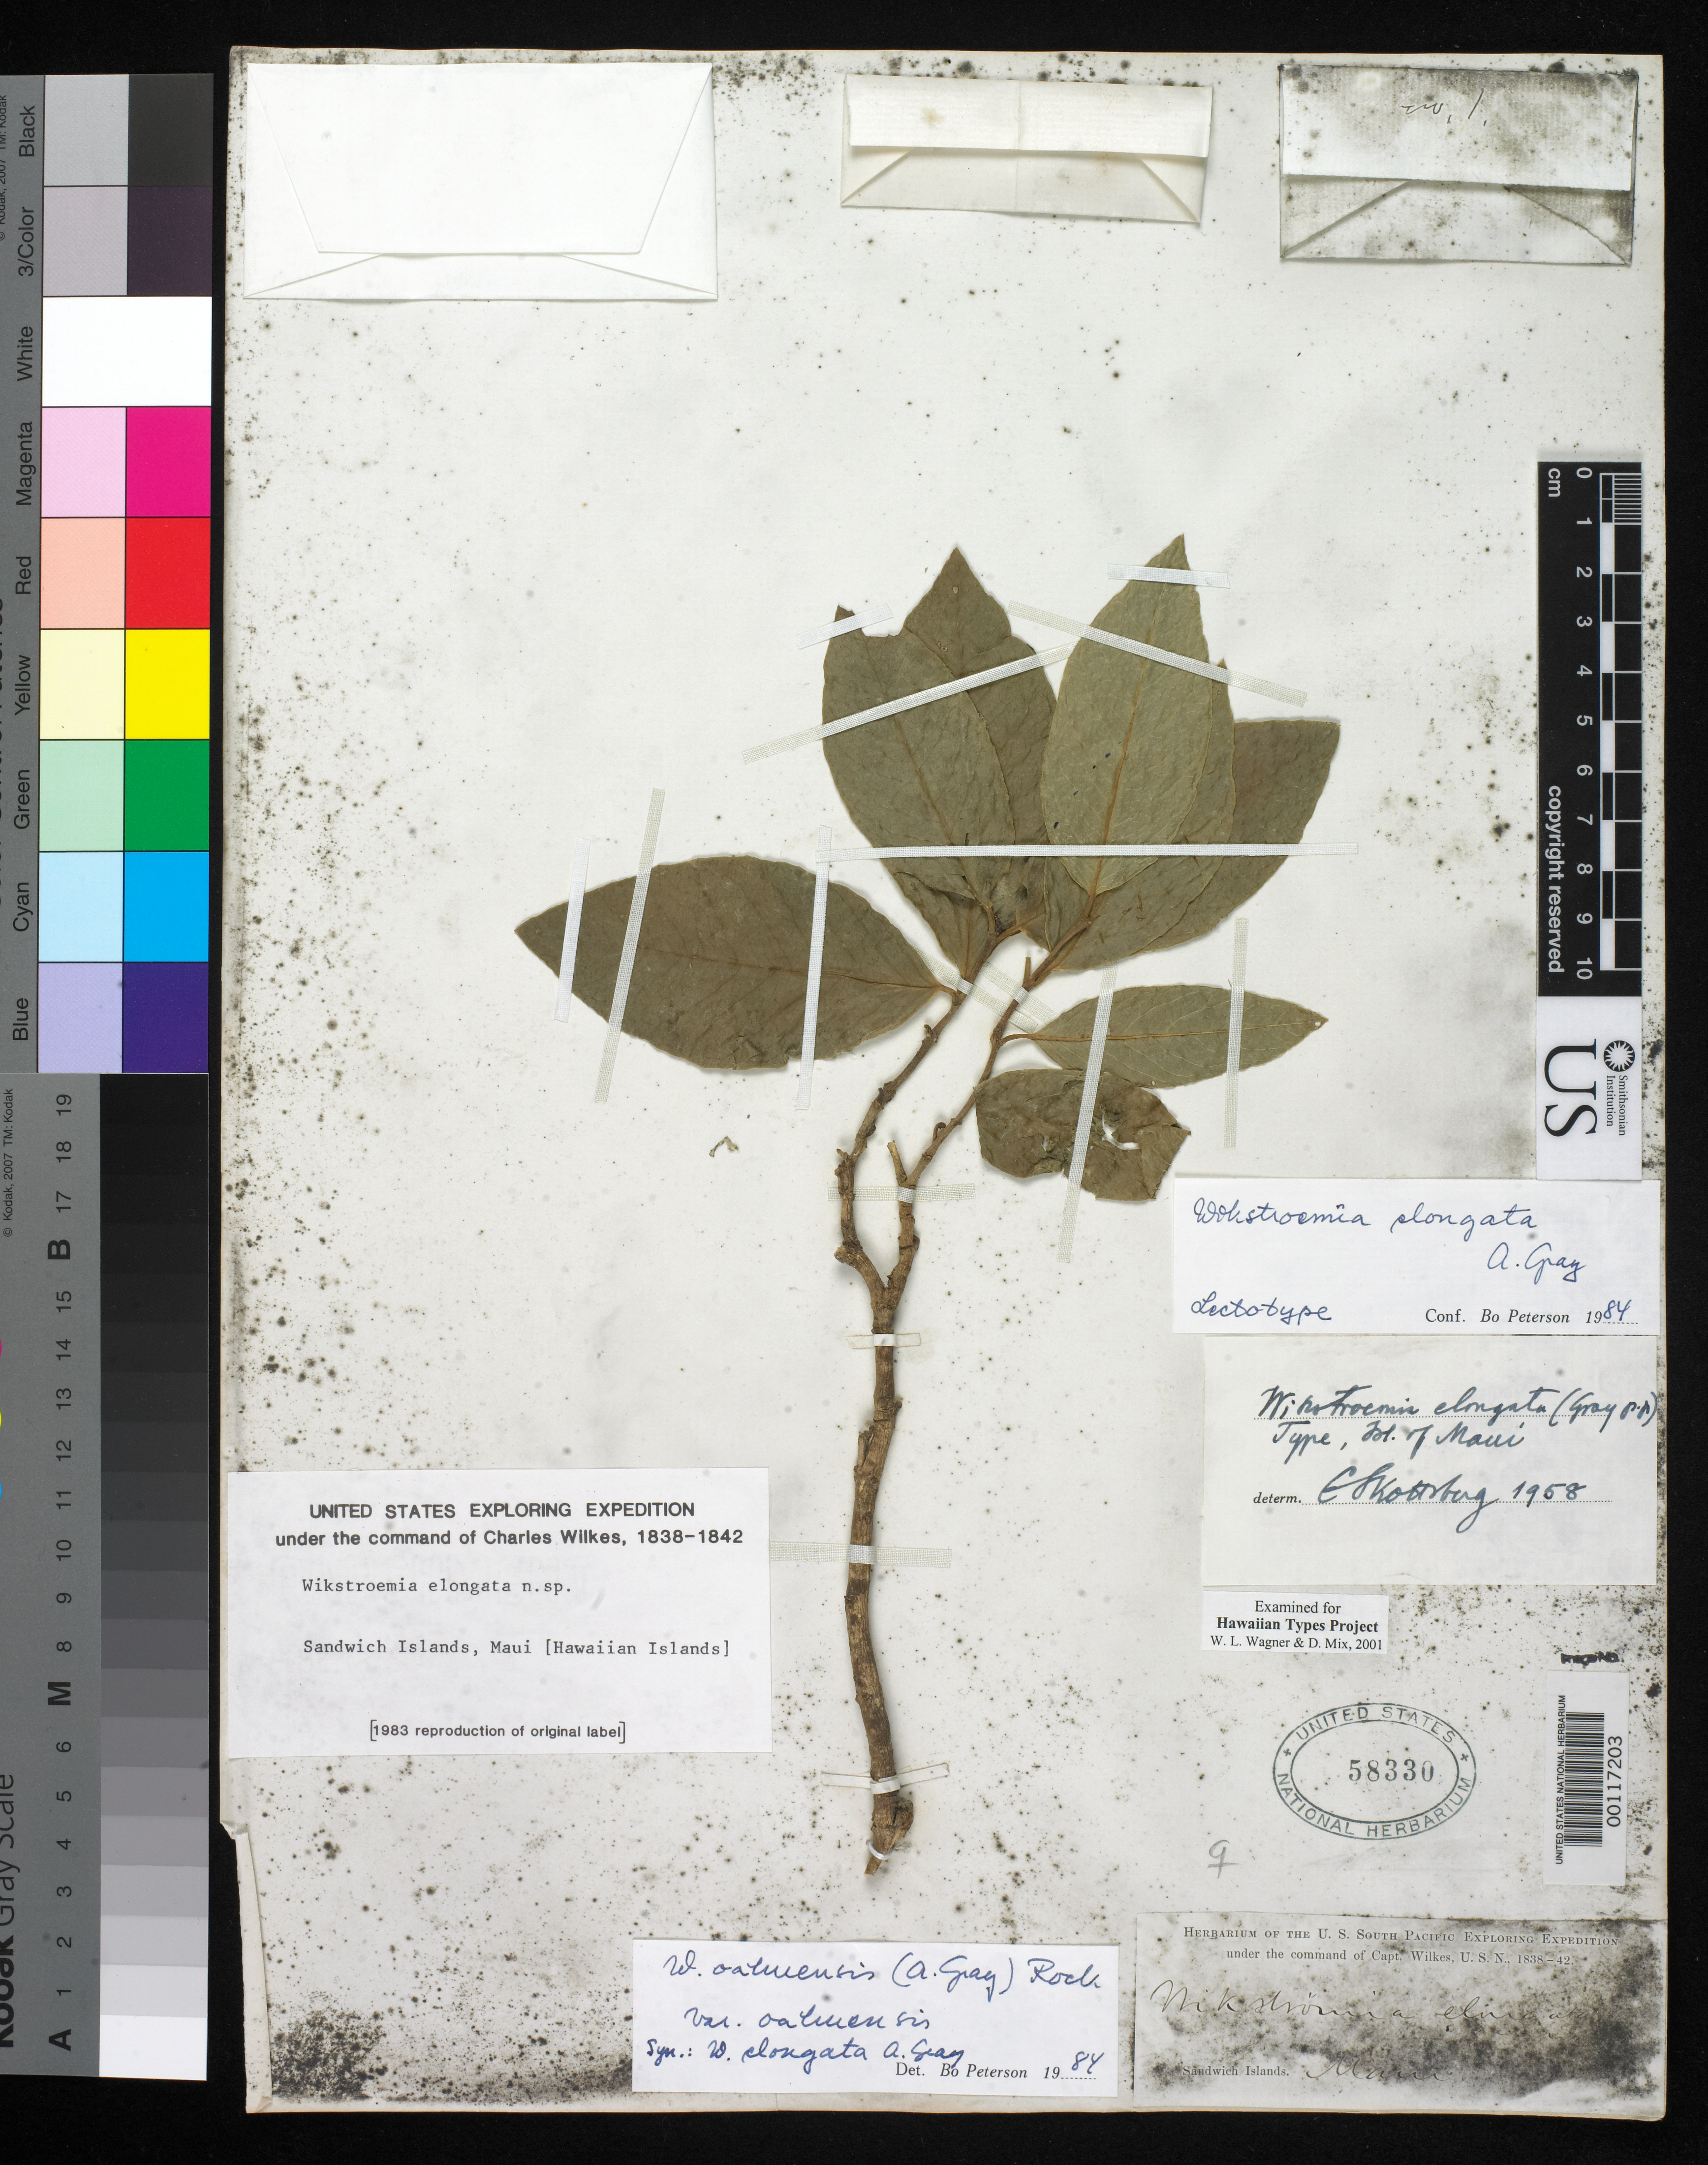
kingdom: Plantae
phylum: Tracheophyta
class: Magnoliopsida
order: Malvales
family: Thymelaeaceae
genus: Wikstroemia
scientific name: Wikstroemia elongata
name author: A. Gray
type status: Type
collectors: Wilkes Explor. Exped.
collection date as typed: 1838 to -- --- 1842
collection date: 1838/1842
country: United States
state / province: Hawaii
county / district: Maui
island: Maui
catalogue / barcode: US 58330